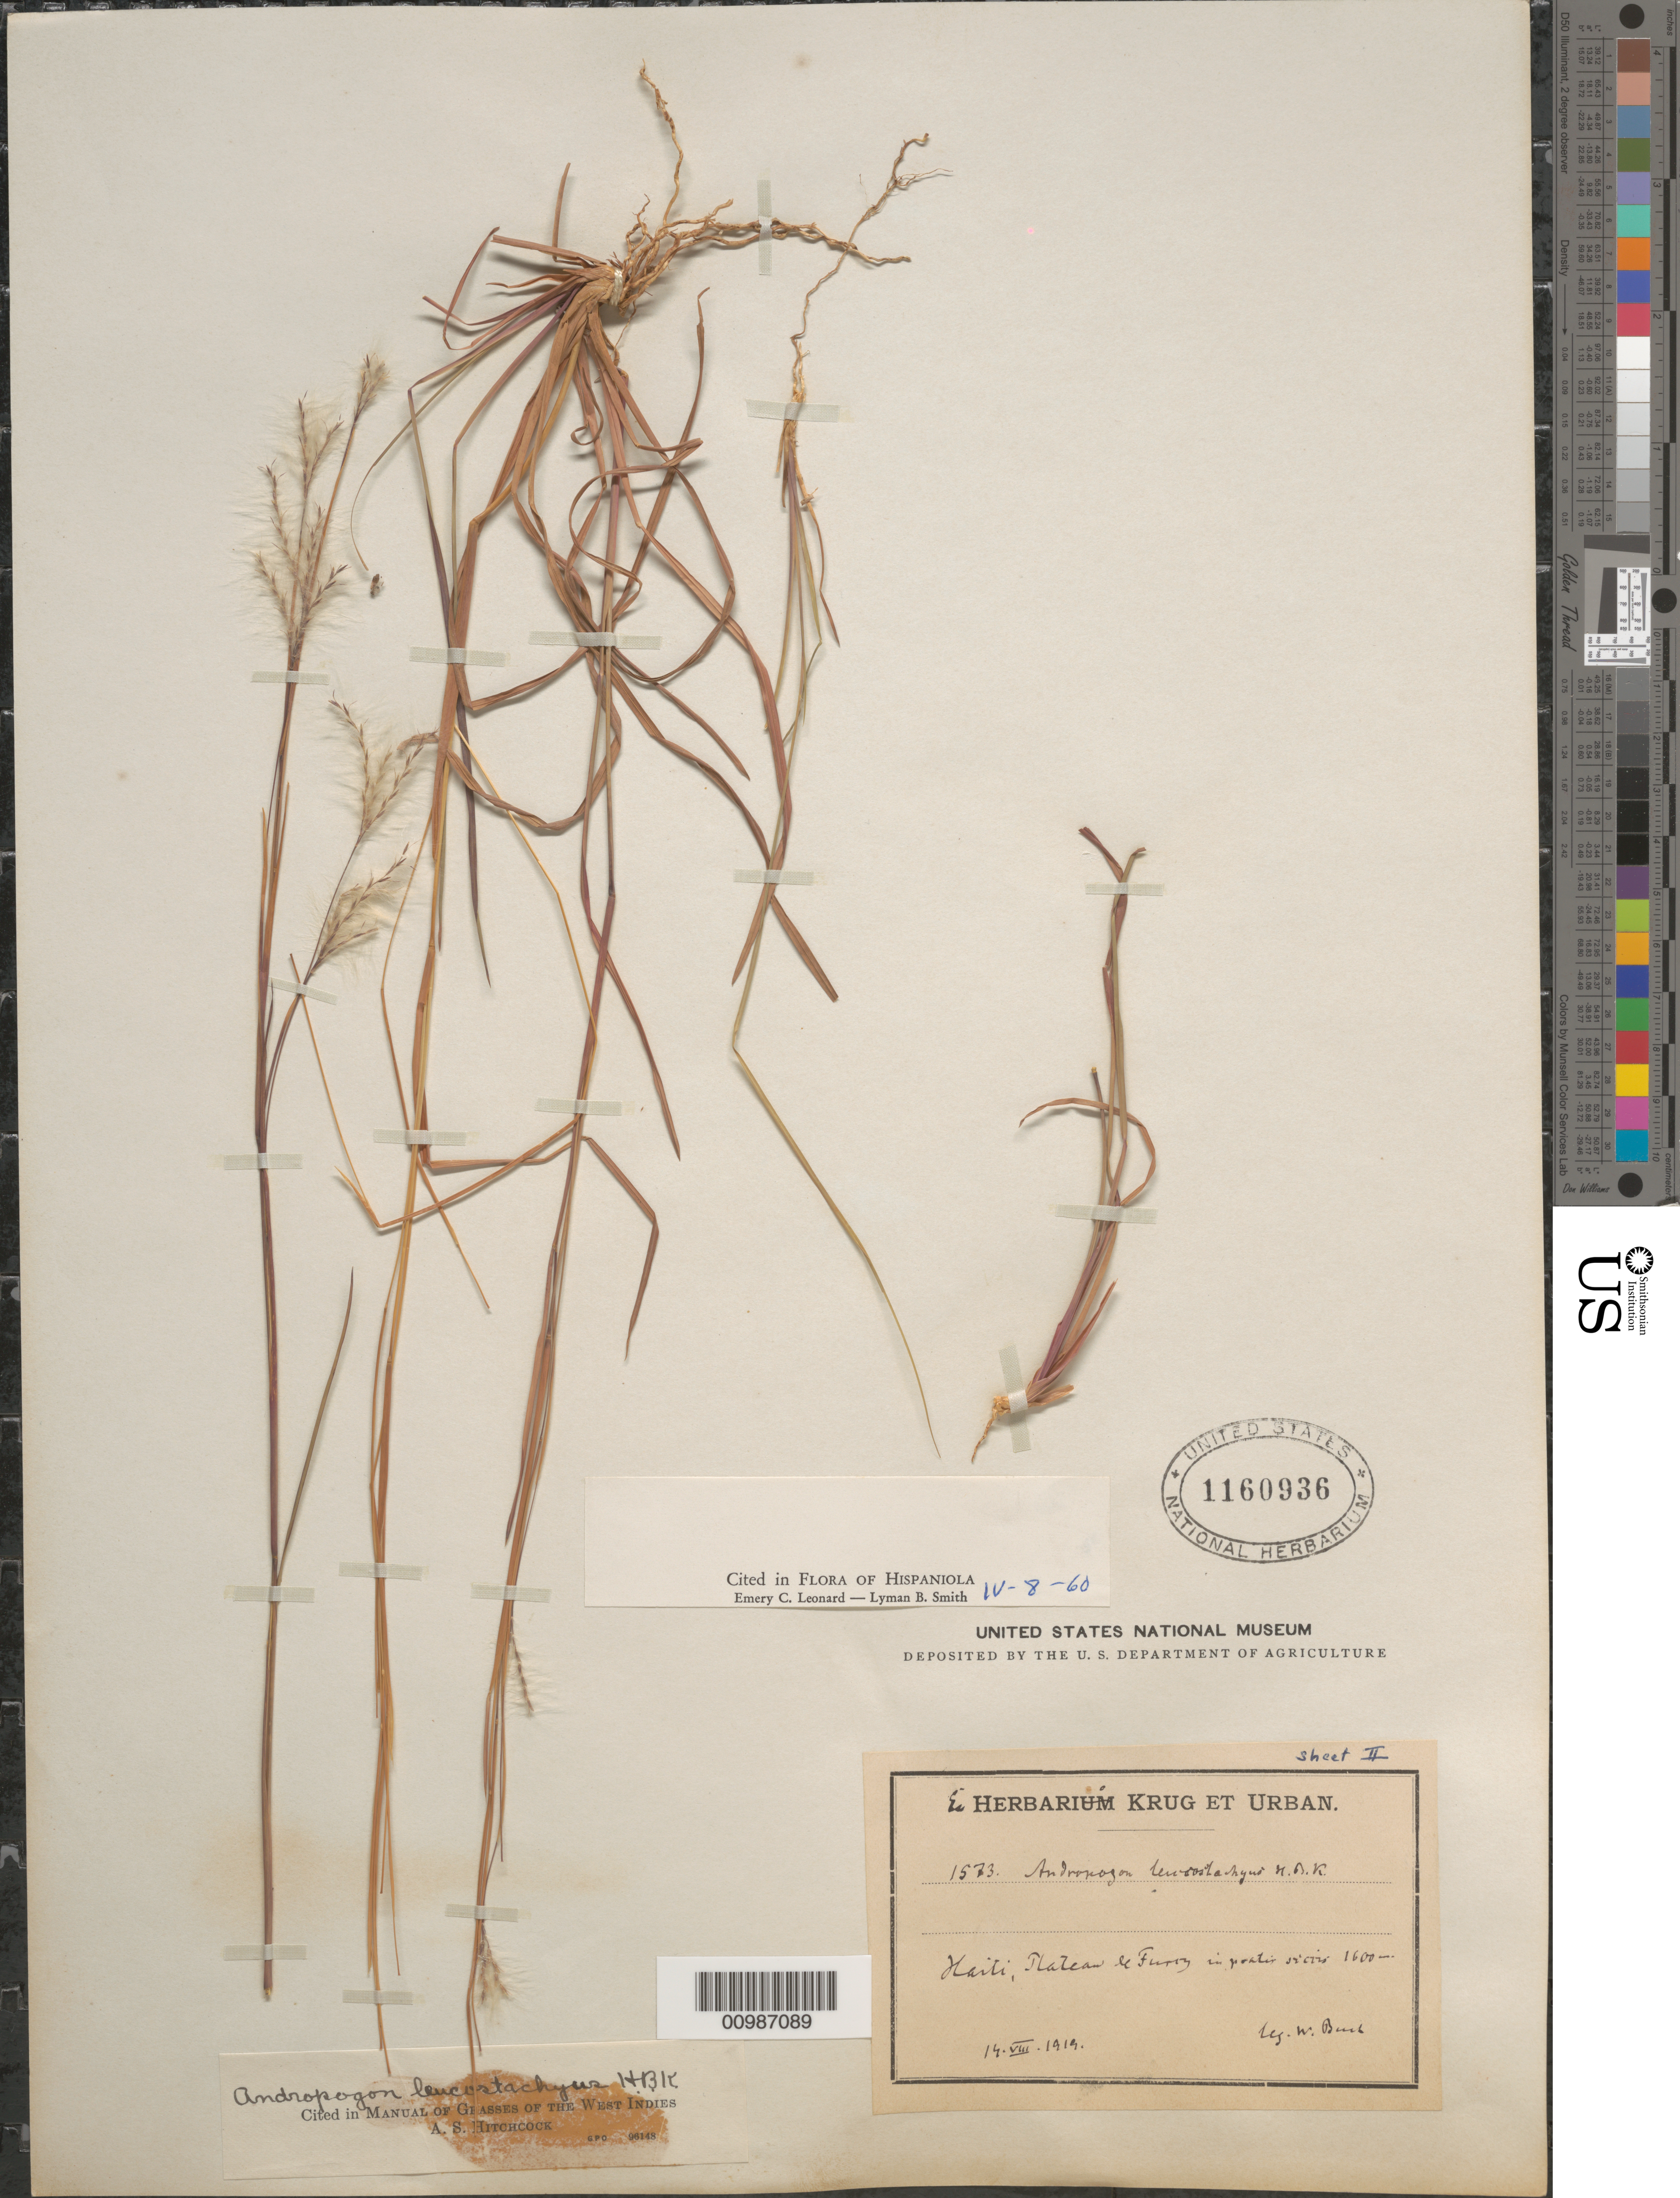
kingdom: Plantae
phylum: Tracheophyta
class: Liliopsida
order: Poales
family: Poaceae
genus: Andropogon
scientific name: Andropogon leucostachyus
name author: Kunth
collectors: W. Bush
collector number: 1573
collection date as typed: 14 Aug 1919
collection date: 1919-08-14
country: Haiti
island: Hispaniola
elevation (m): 1600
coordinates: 0 N, 0 E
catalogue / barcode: US 1160936